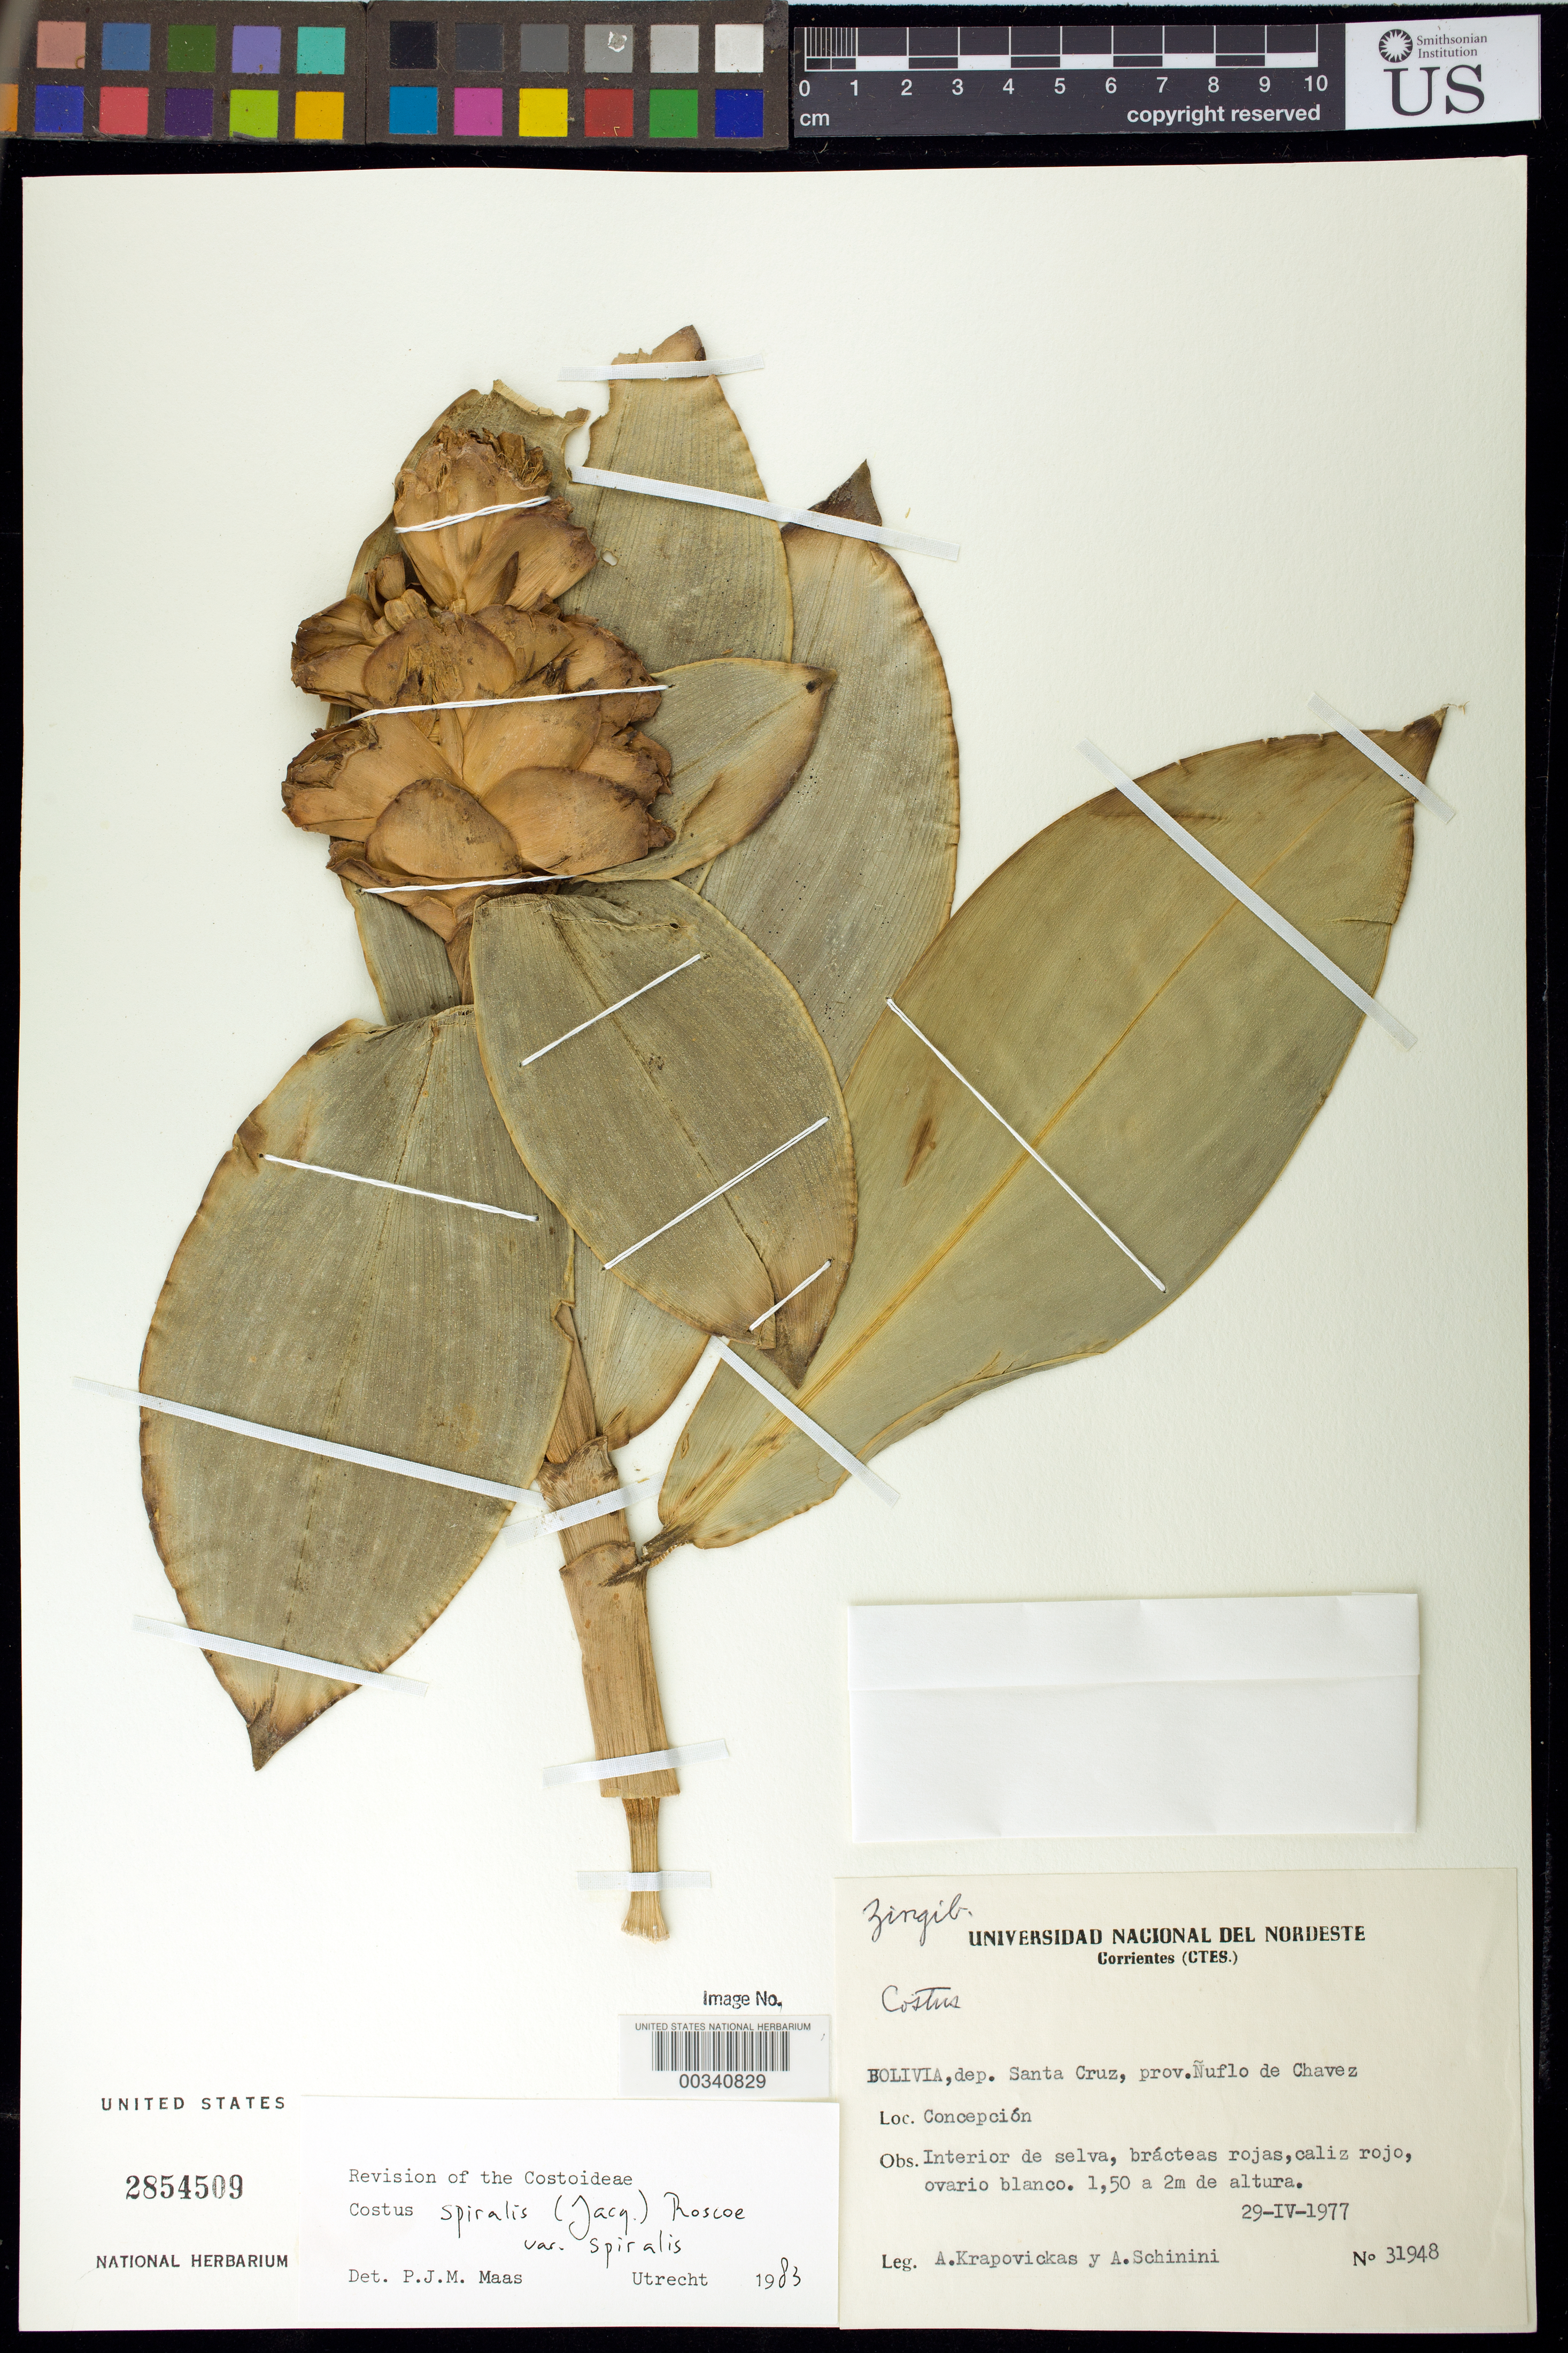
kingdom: Plantae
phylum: Tracheophyta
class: Liliopsida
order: Zingiberales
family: Costaceae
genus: Costus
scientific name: Costus spiralis var. spiralis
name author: (Jacq.) Roscoe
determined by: Maas, Paul J. M.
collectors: A. Krapovickas & A. Schinini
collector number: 31948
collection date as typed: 29 Apr 1977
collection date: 1977-04-29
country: Bolivia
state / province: Santa Cruz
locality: Prov Nufles de Chavez, Concepcion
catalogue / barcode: US 2854509